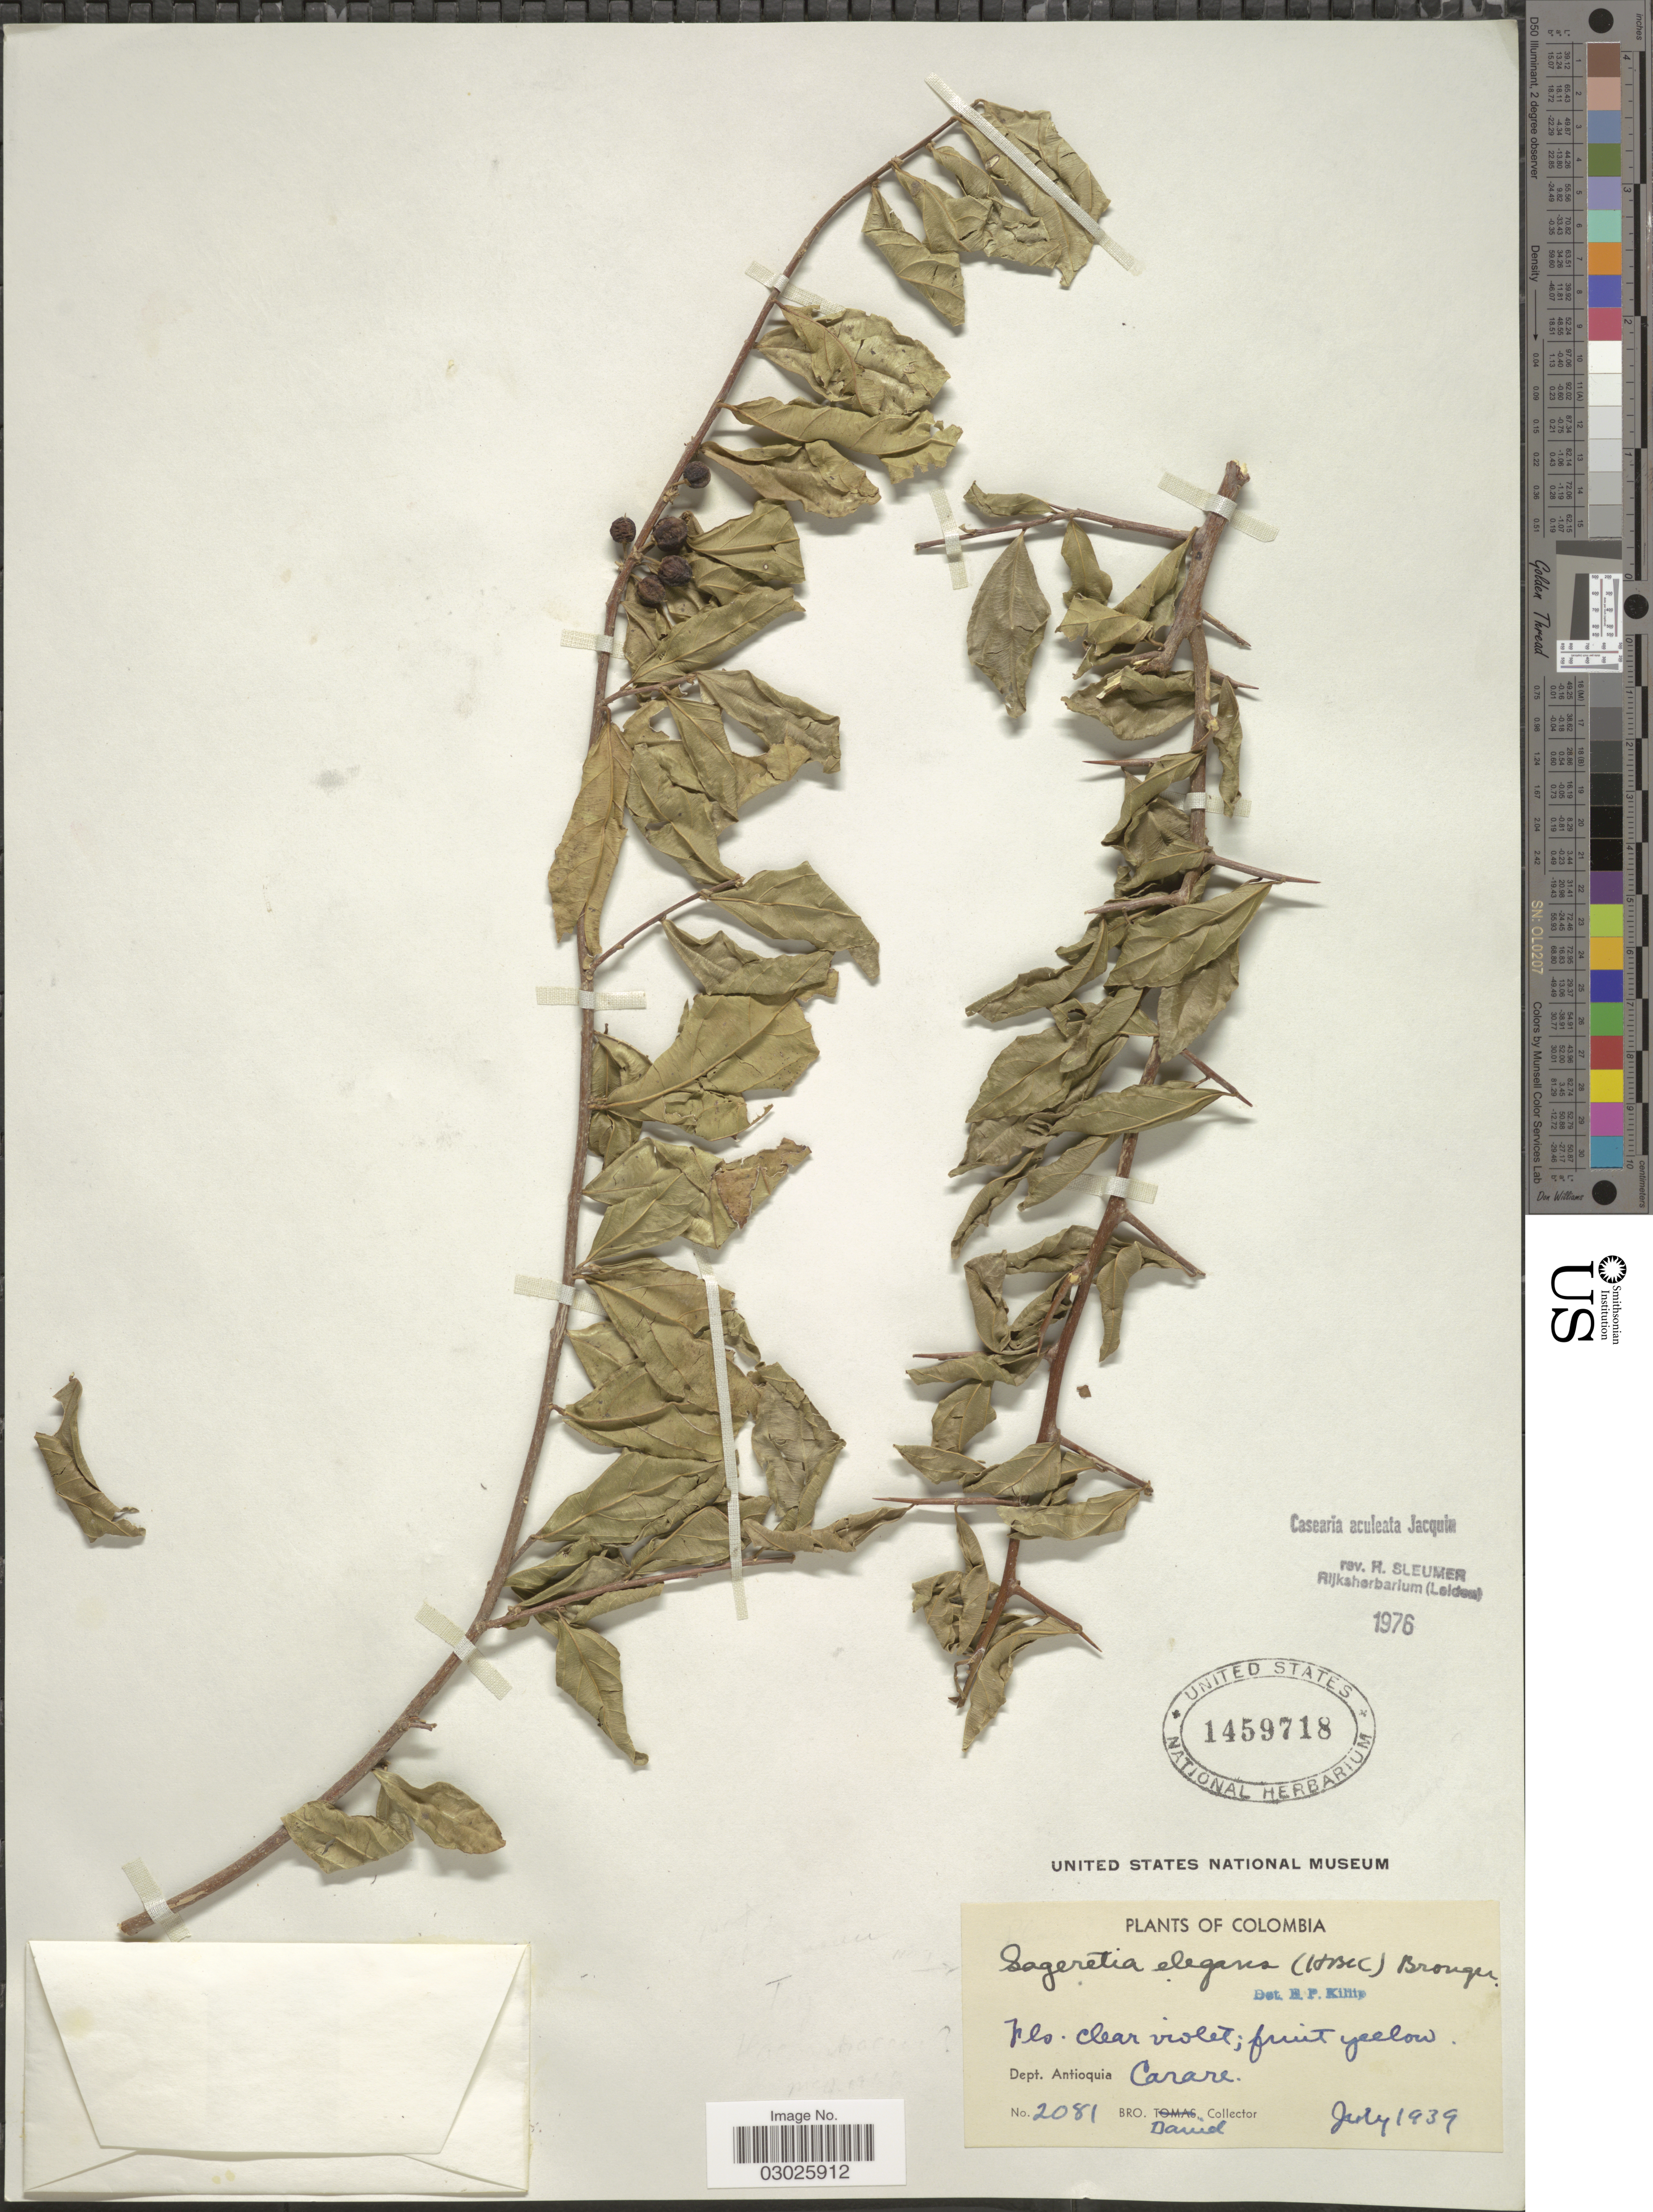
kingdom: Plantae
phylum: Tracheophyta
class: Magnoliopsida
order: Malpighiales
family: Salicaceae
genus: Casearia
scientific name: Casearia aculeata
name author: Jacq.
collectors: Bro. Daniel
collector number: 2081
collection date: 1939-07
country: Colombia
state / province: Antioquia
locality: Dept. Antioquia. Carare.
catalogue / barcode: US 1459718